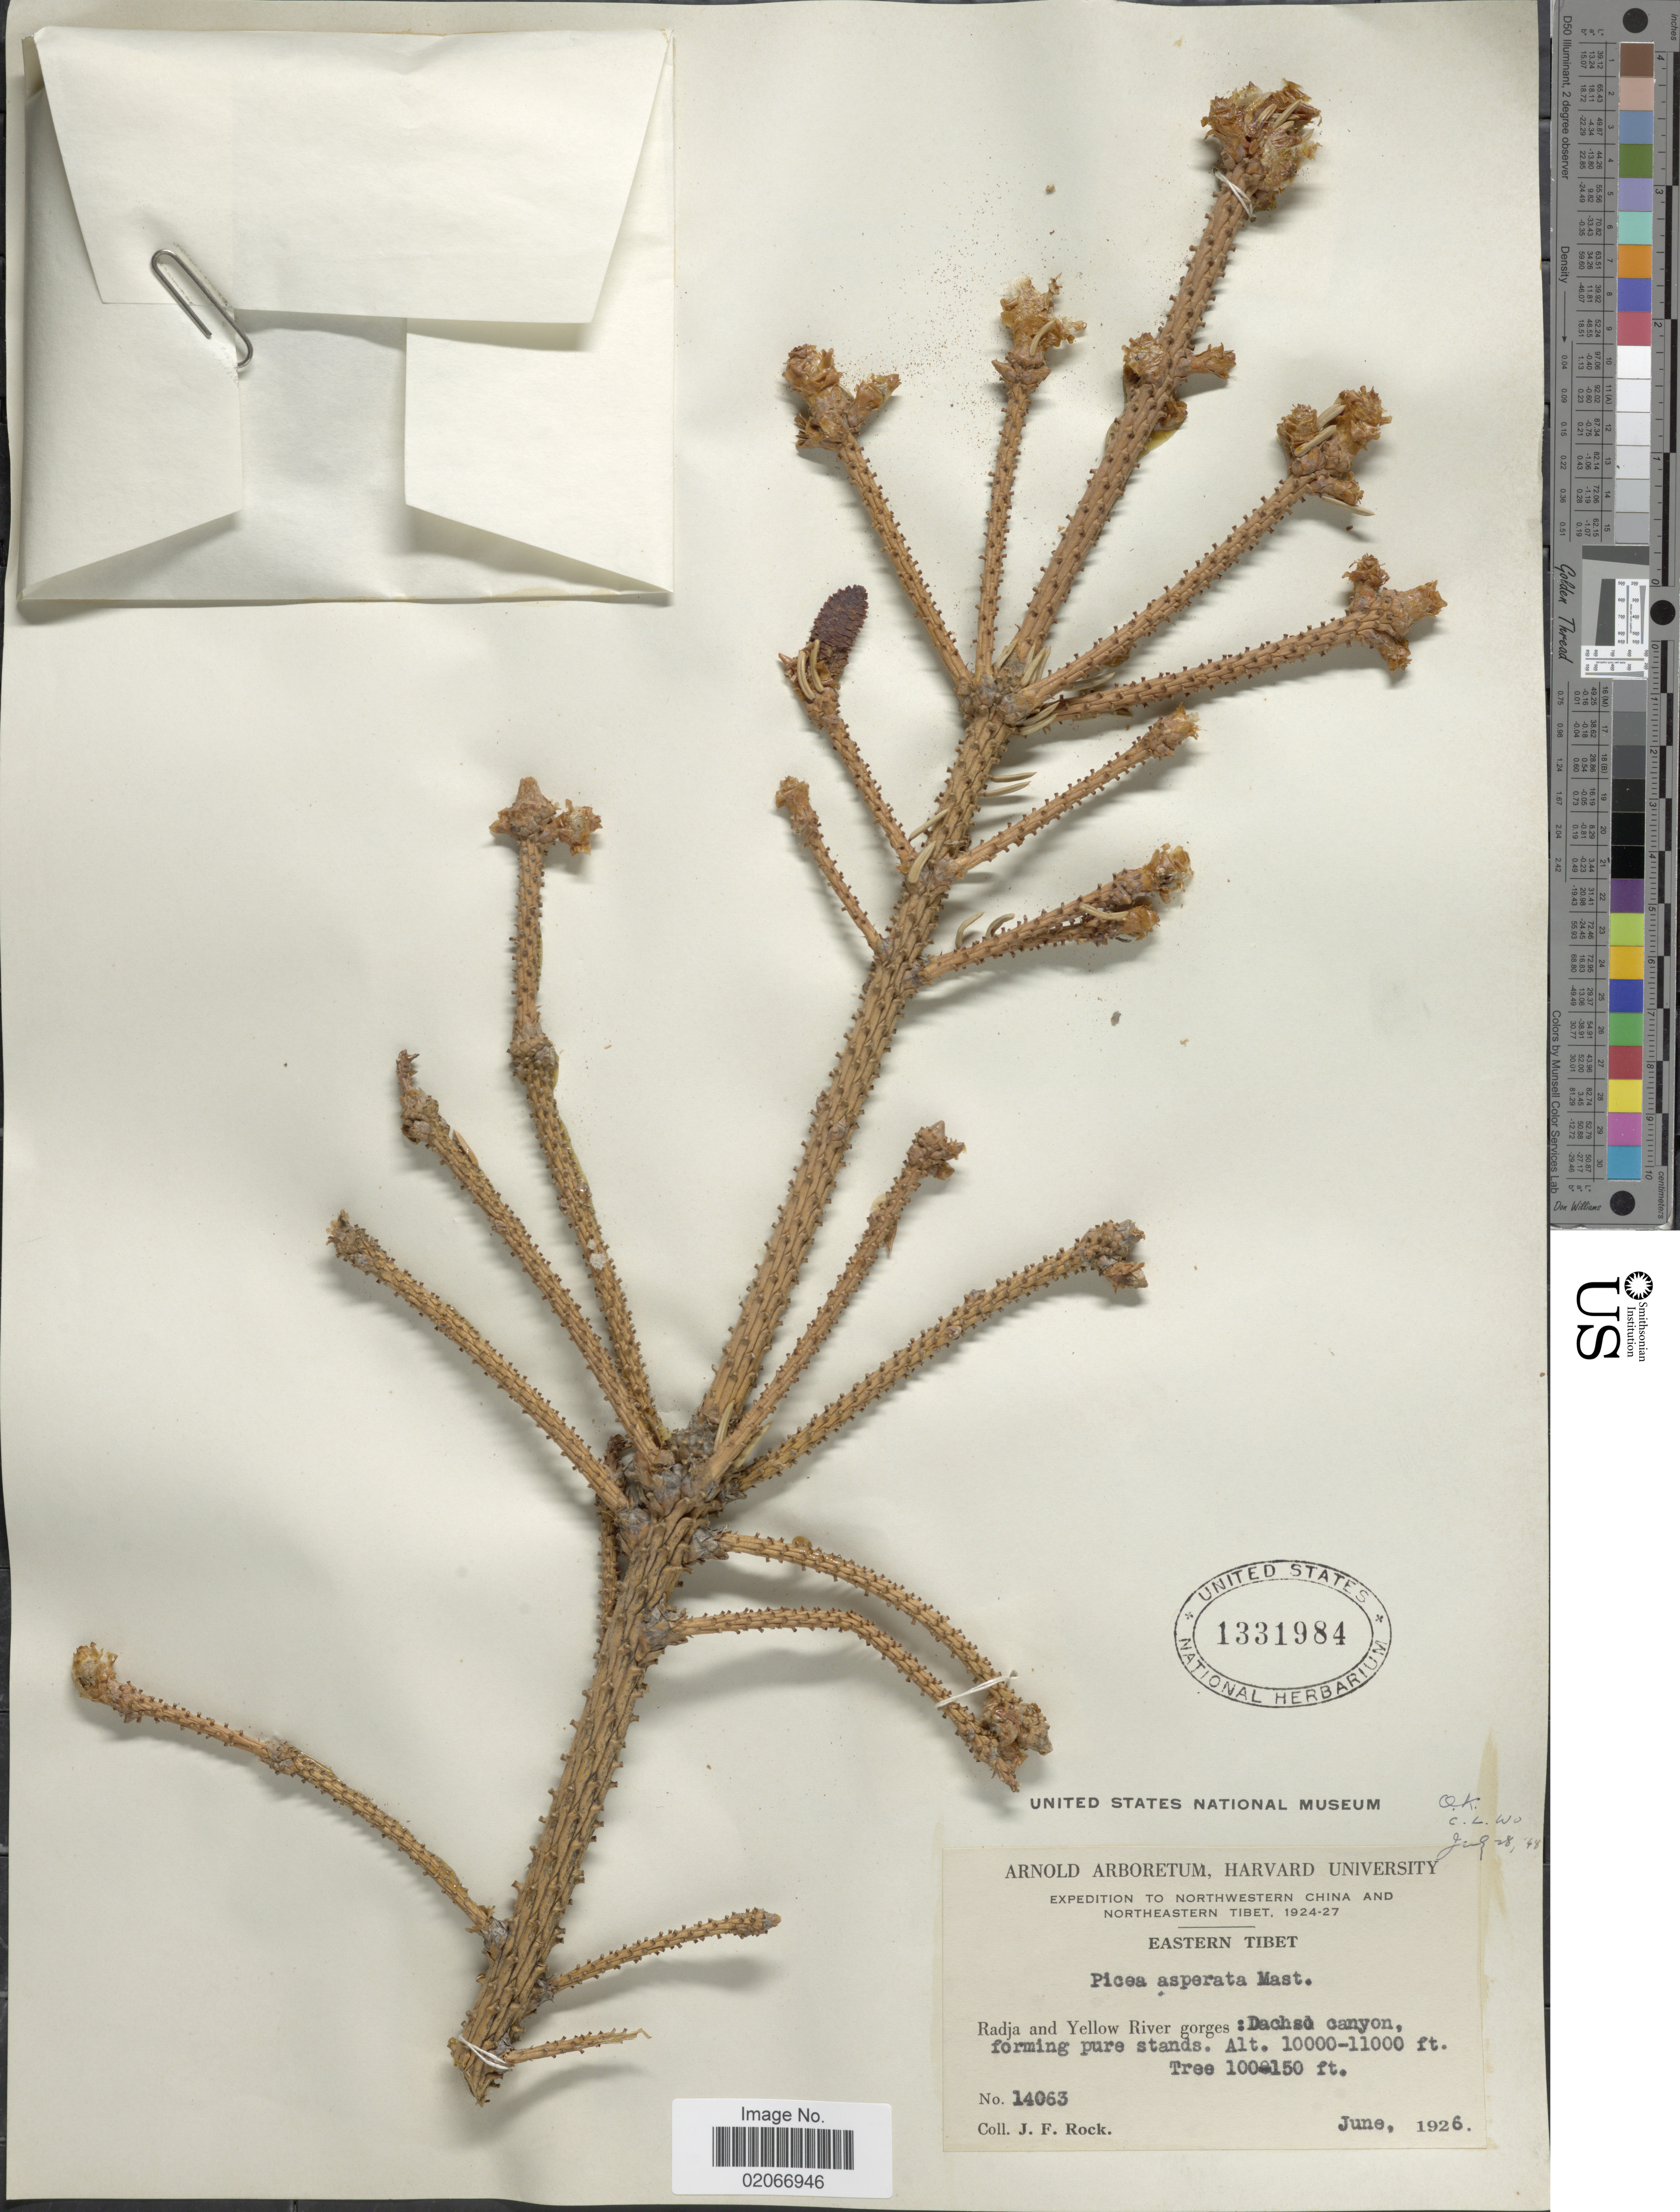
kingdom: Plantae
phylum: Tracheophyta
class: Pinopsida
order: Pinales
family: Pinaceae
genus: Picea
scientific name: Picea asperata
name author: Mast.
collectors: J. Rock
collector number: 14063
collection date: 1926-06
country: China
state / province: Xizang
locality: Northwestern China and northeastern Tibet, Eastern Tibet, Radja and Yellow River gorges: Dachsu canyon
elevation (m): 3048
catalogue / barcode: US 1331984